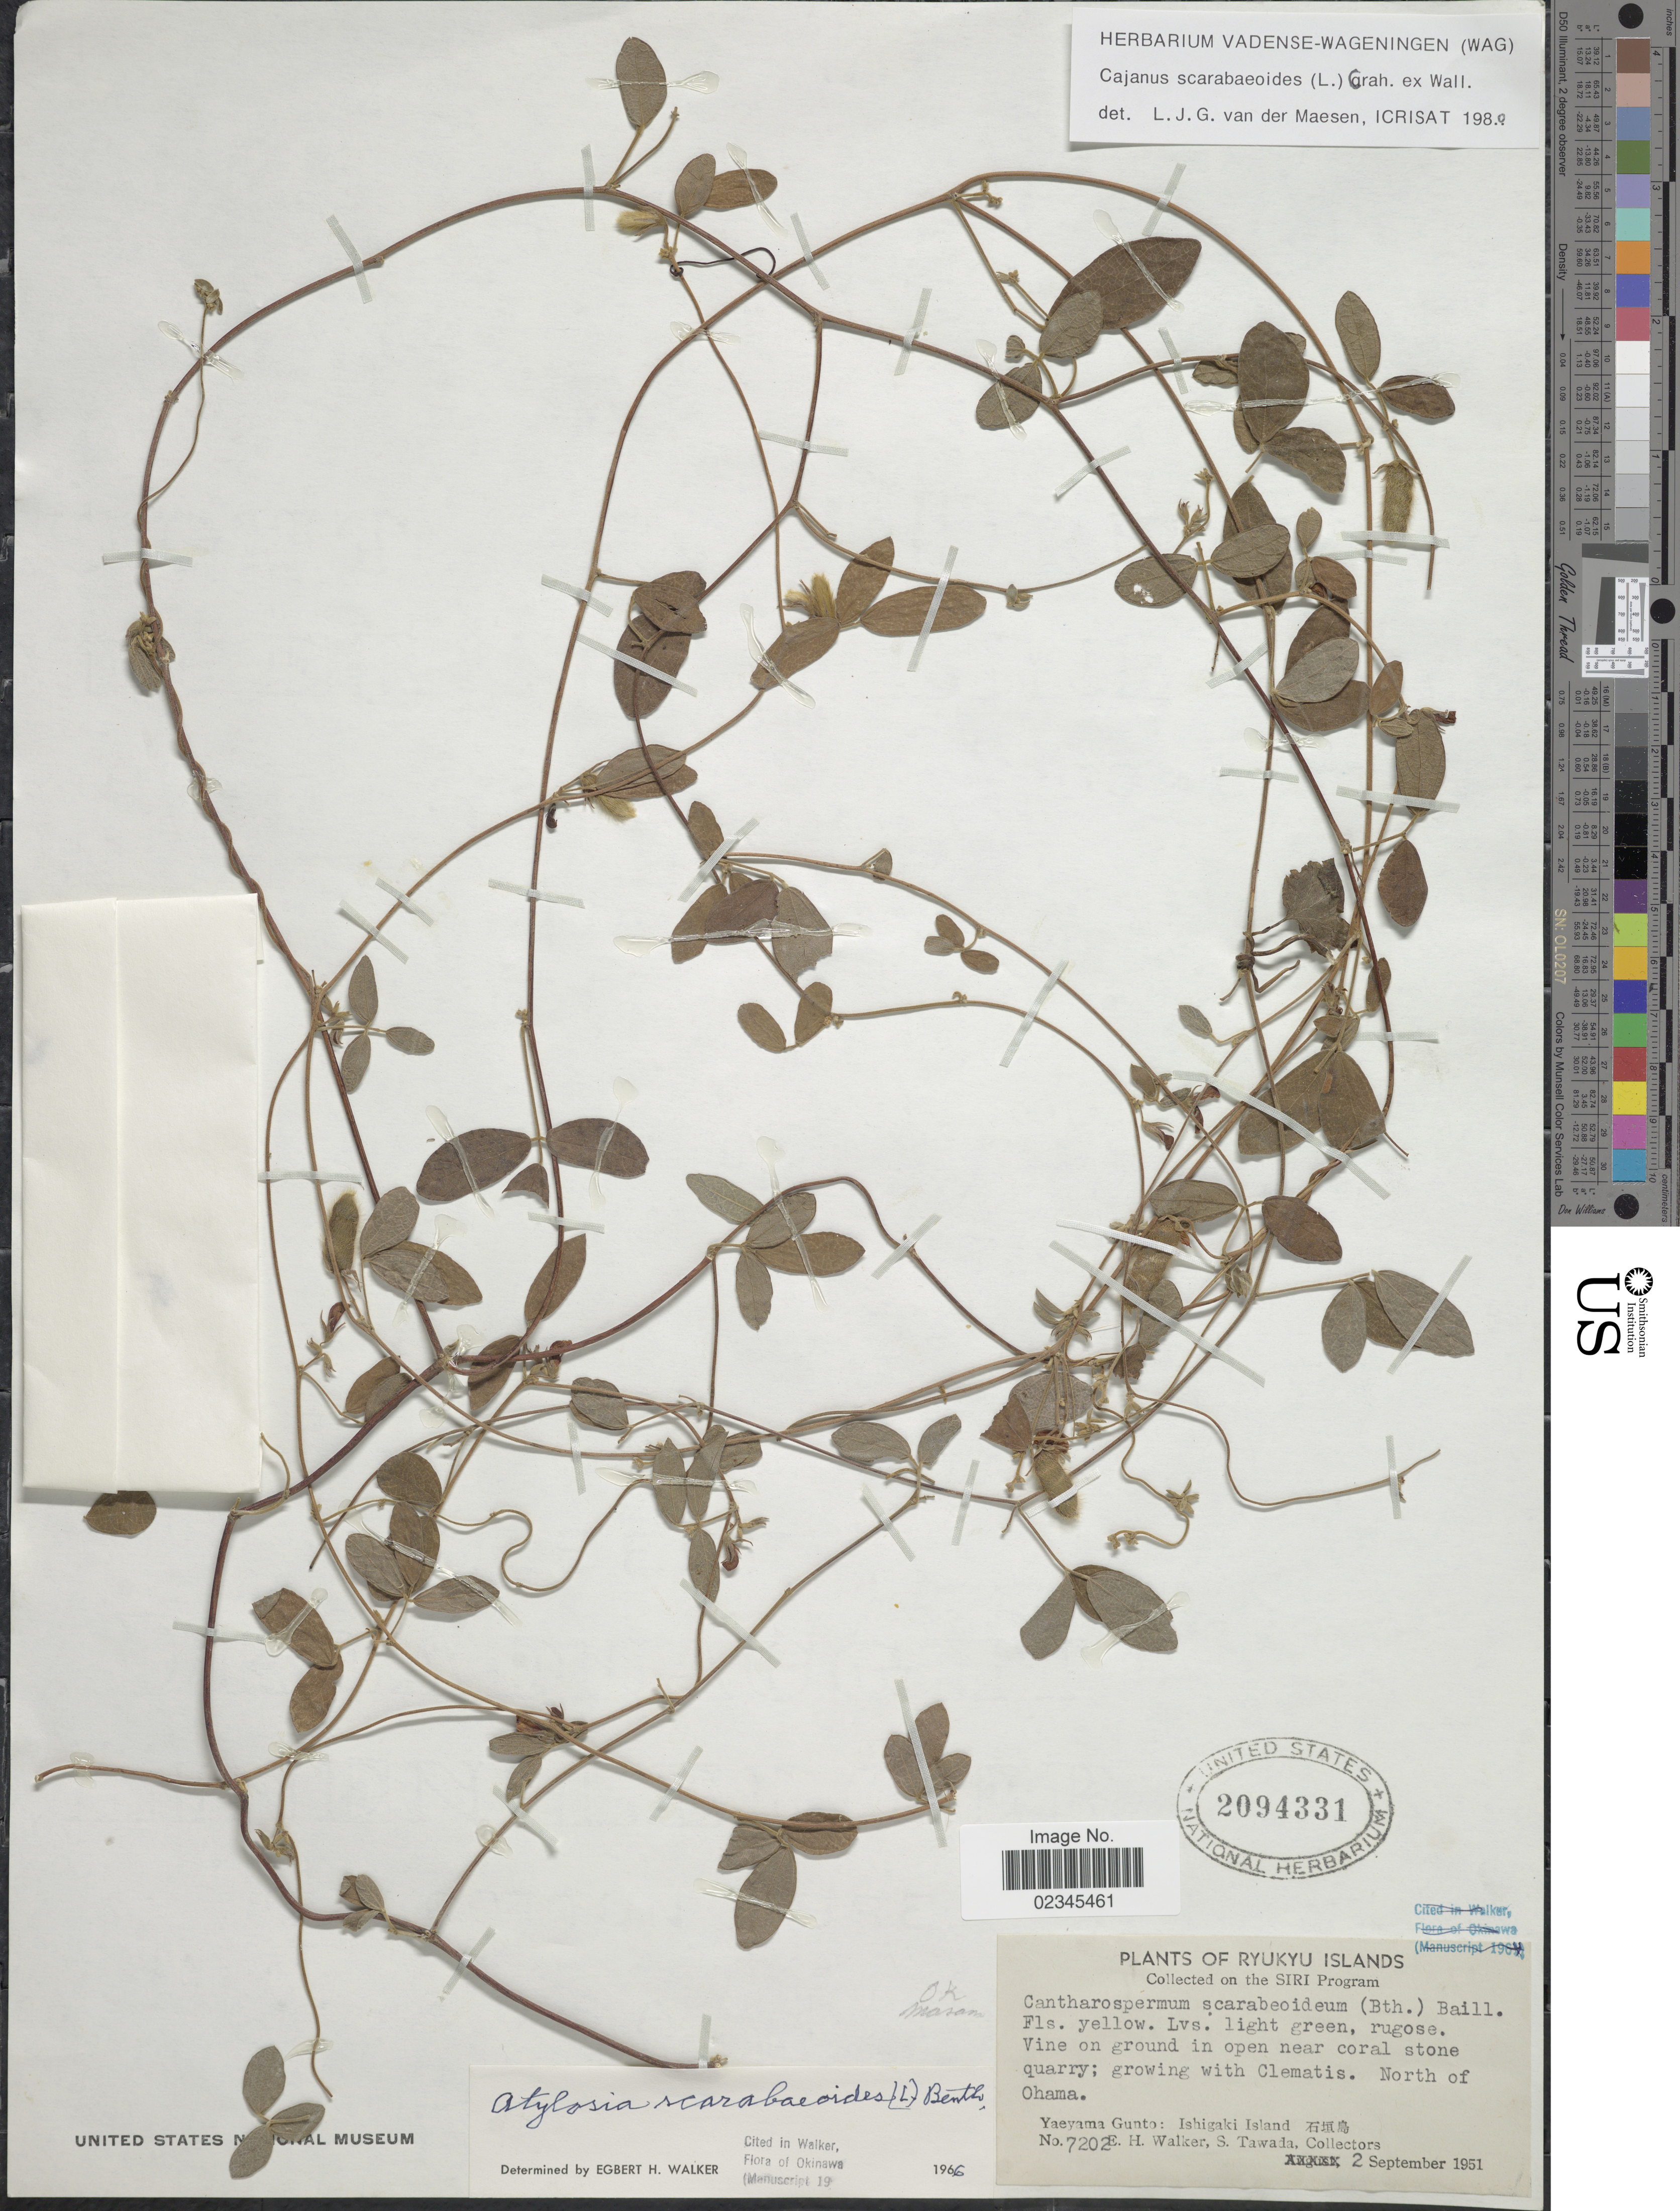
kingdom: Plantae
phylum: Tracheophyta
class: Magnoliopsida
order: Fabales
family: Fabaceae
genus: Cajanus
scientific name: Cajanus scarabaeoides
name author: (L.) Thou. ex Graham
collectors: H. Walker & S. Tawada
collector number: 7202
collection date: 1951-09-02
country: Japan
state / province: Okinawa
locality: Ryukyu Islands. Yaeyama Gunto: Ishigaki Island. North of Ohama.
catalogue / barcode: US 2094331